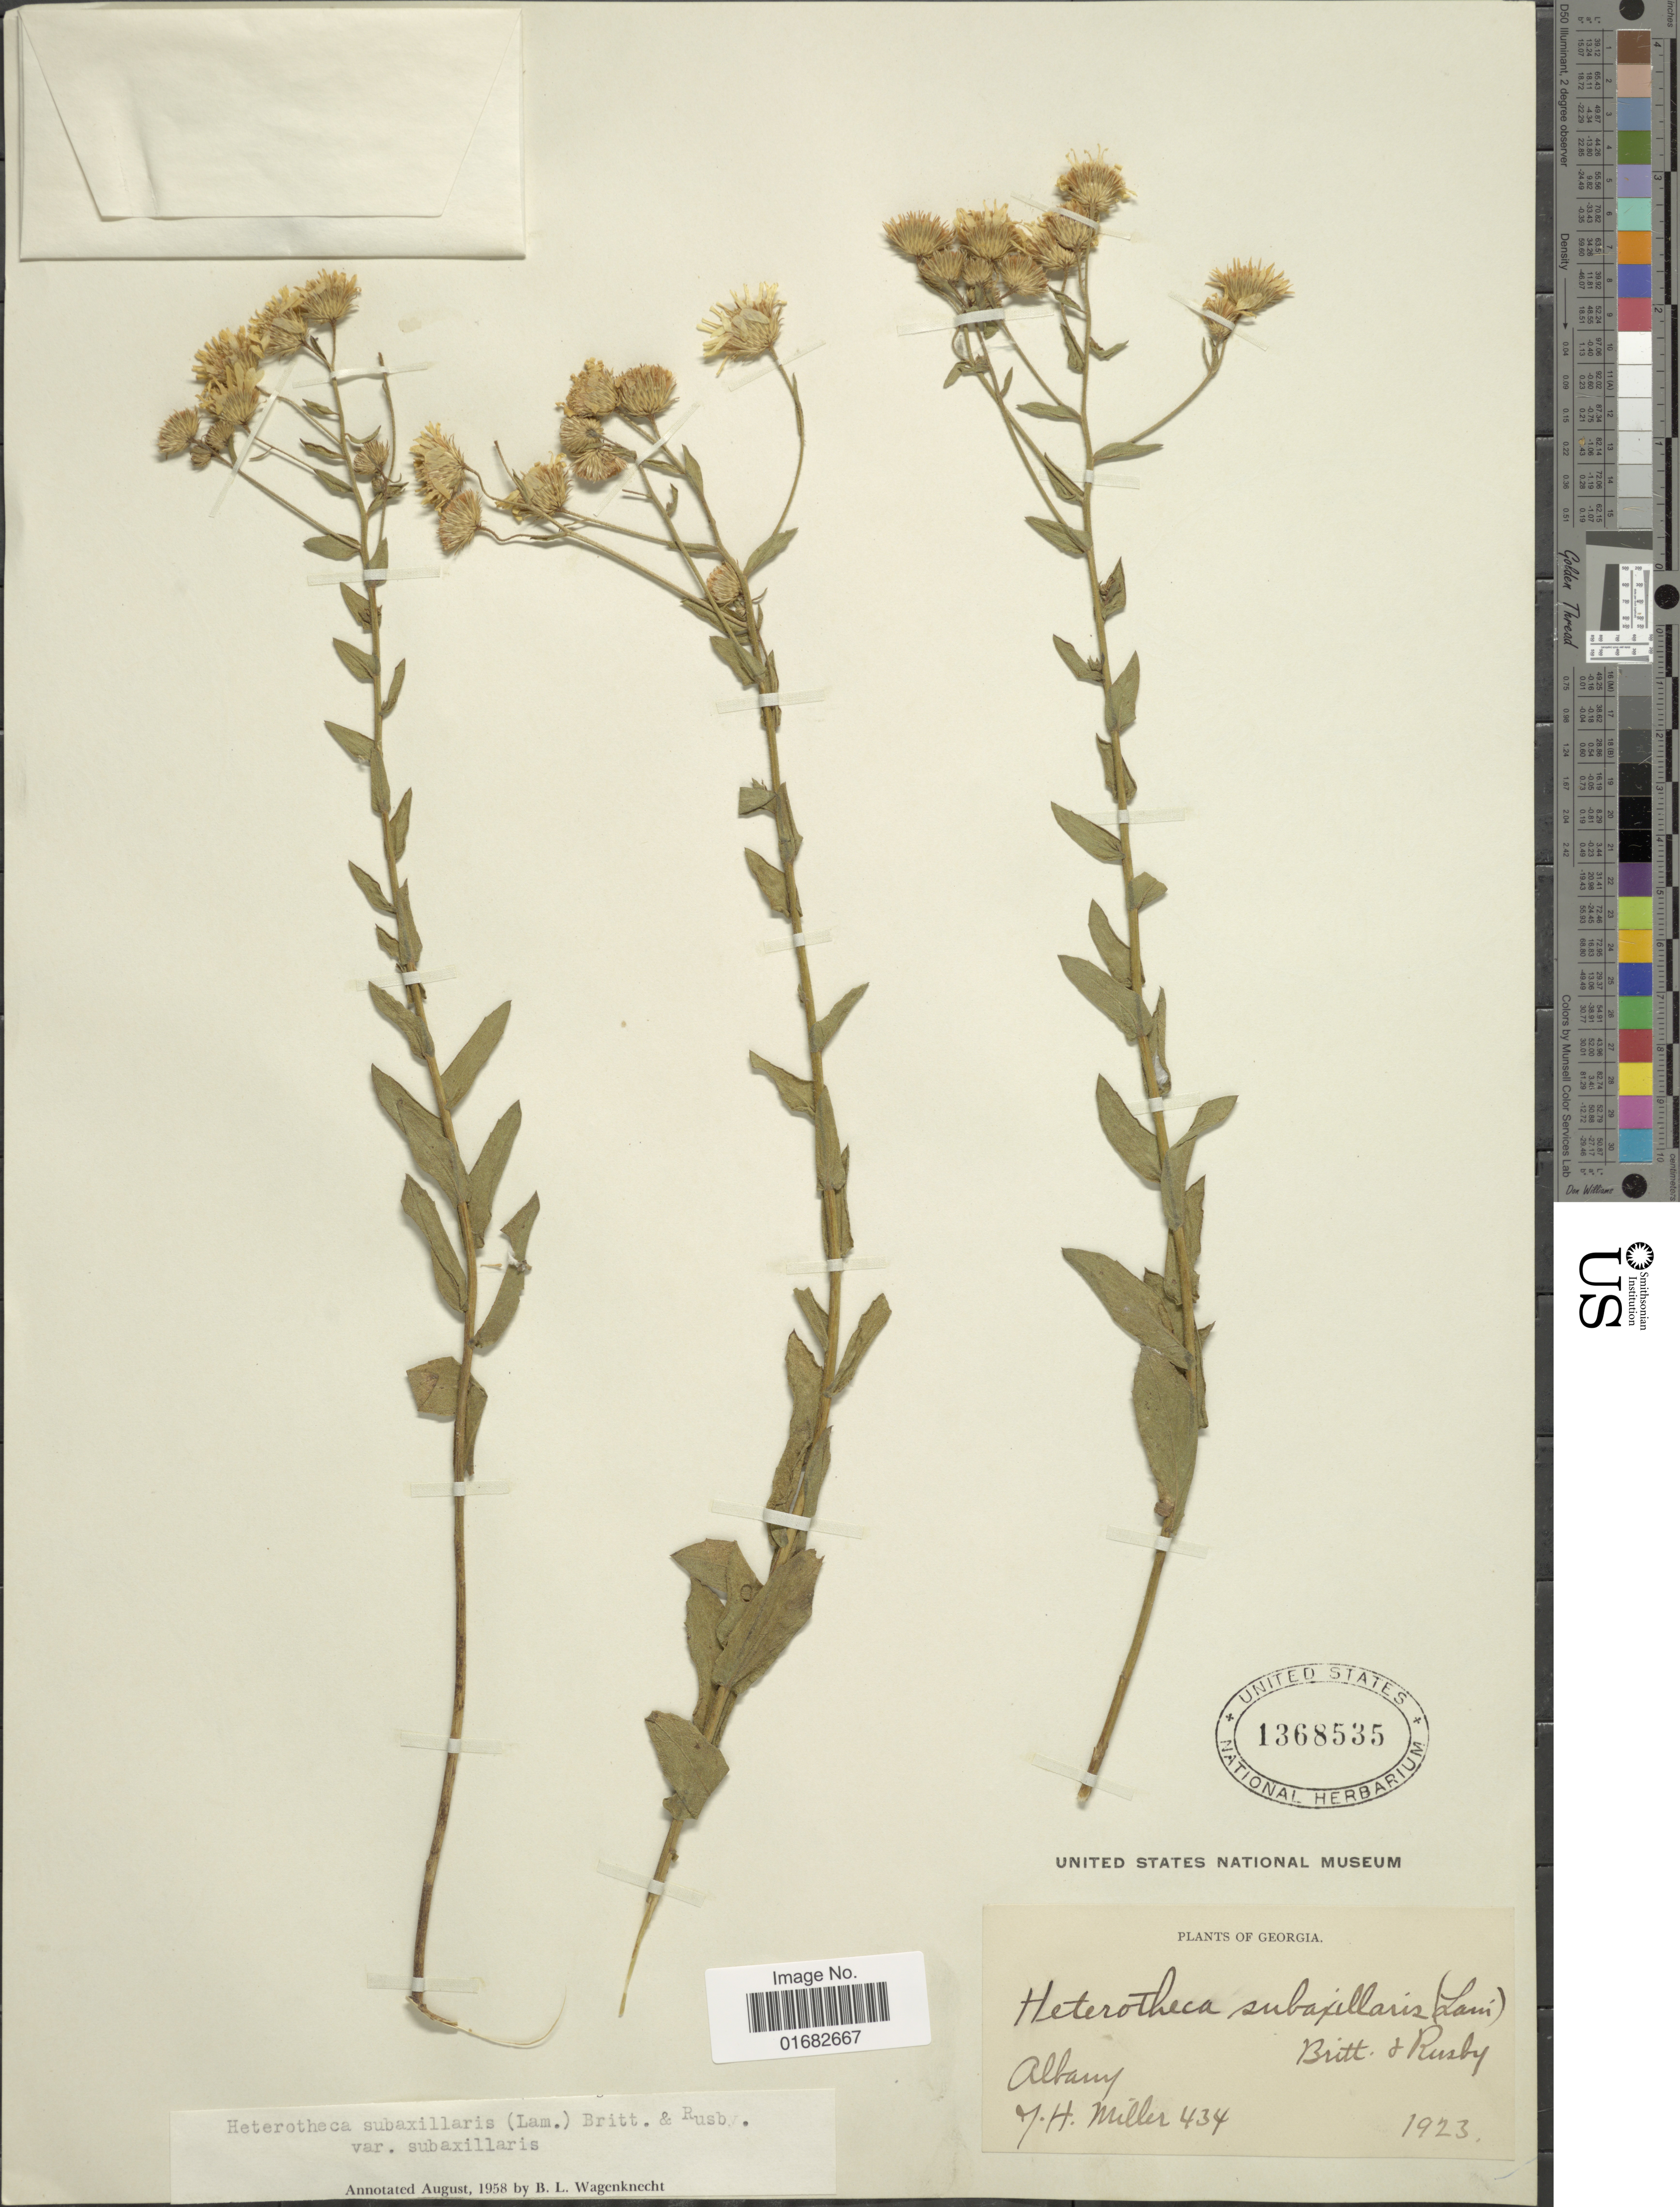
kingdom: Plantae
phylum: Tracheophyta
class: Magnoliopsida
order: Asterales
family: Asteraceae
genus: Heterotheca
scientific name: Heterotheca subaxillaris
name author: (Lam.) Britton & Rusby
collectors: J. H. Miller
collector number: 434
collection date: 1923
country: United States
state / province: Georgia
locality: Albany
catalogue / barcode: US 1368535